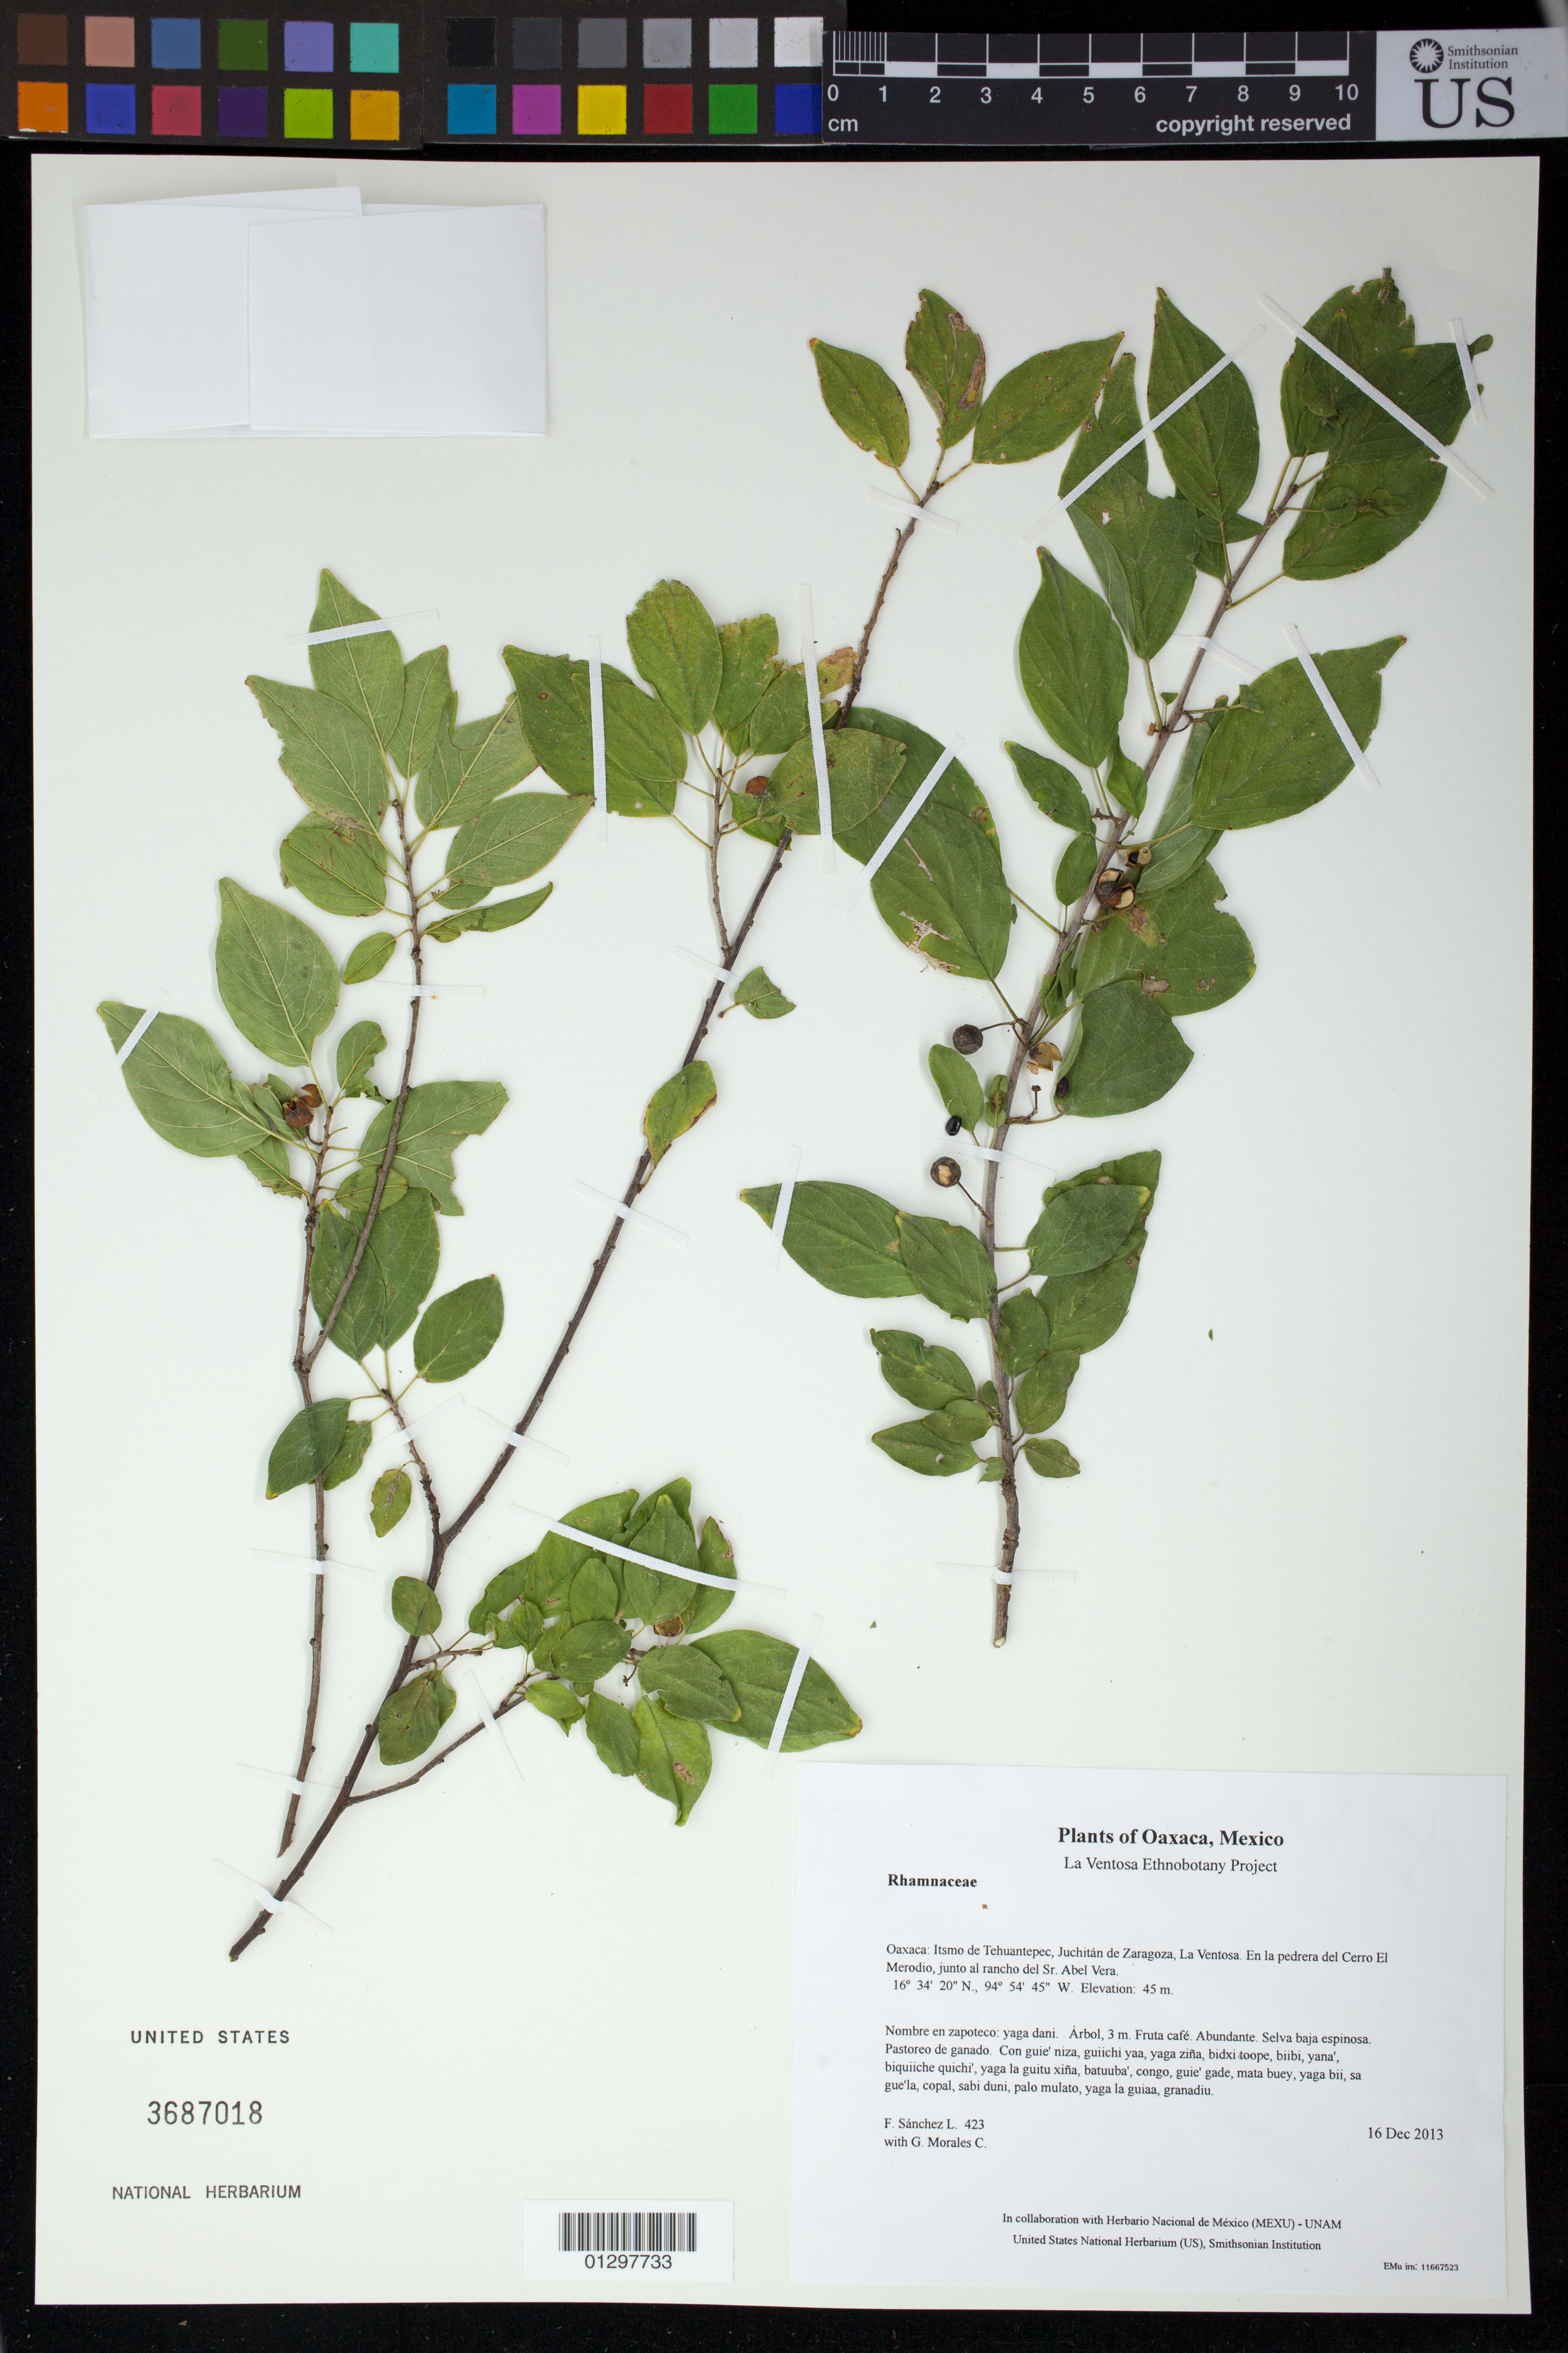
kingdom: Plantae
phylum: Tracheophyta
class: Magnoliopsida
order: Rosales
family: Rhamnaceae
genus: Colubrina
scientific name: Colubrina elliptica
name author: (Sw.) Brizicky & W.L. Stern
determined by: Velasco G., Kenia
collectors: F. Sánchez L. & G. Morales C.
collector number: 423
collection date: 2013-12-16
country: Mexico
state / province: Oaxaca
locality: Itsmo de Tehuantepec, Juchitán de Zaragoza, La Ventosa. En la pedrera del Cerro El Merodio, junto al rancho del Sr. Abel Vera.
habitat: Selva baja espinosa. Pastoreo de ganado.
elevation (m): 45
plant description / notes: JEBOT, MEXU, SERO, US; Yaga. 3 m. Cuaananaxhi namuu. Stale.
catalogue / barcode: US 3687018